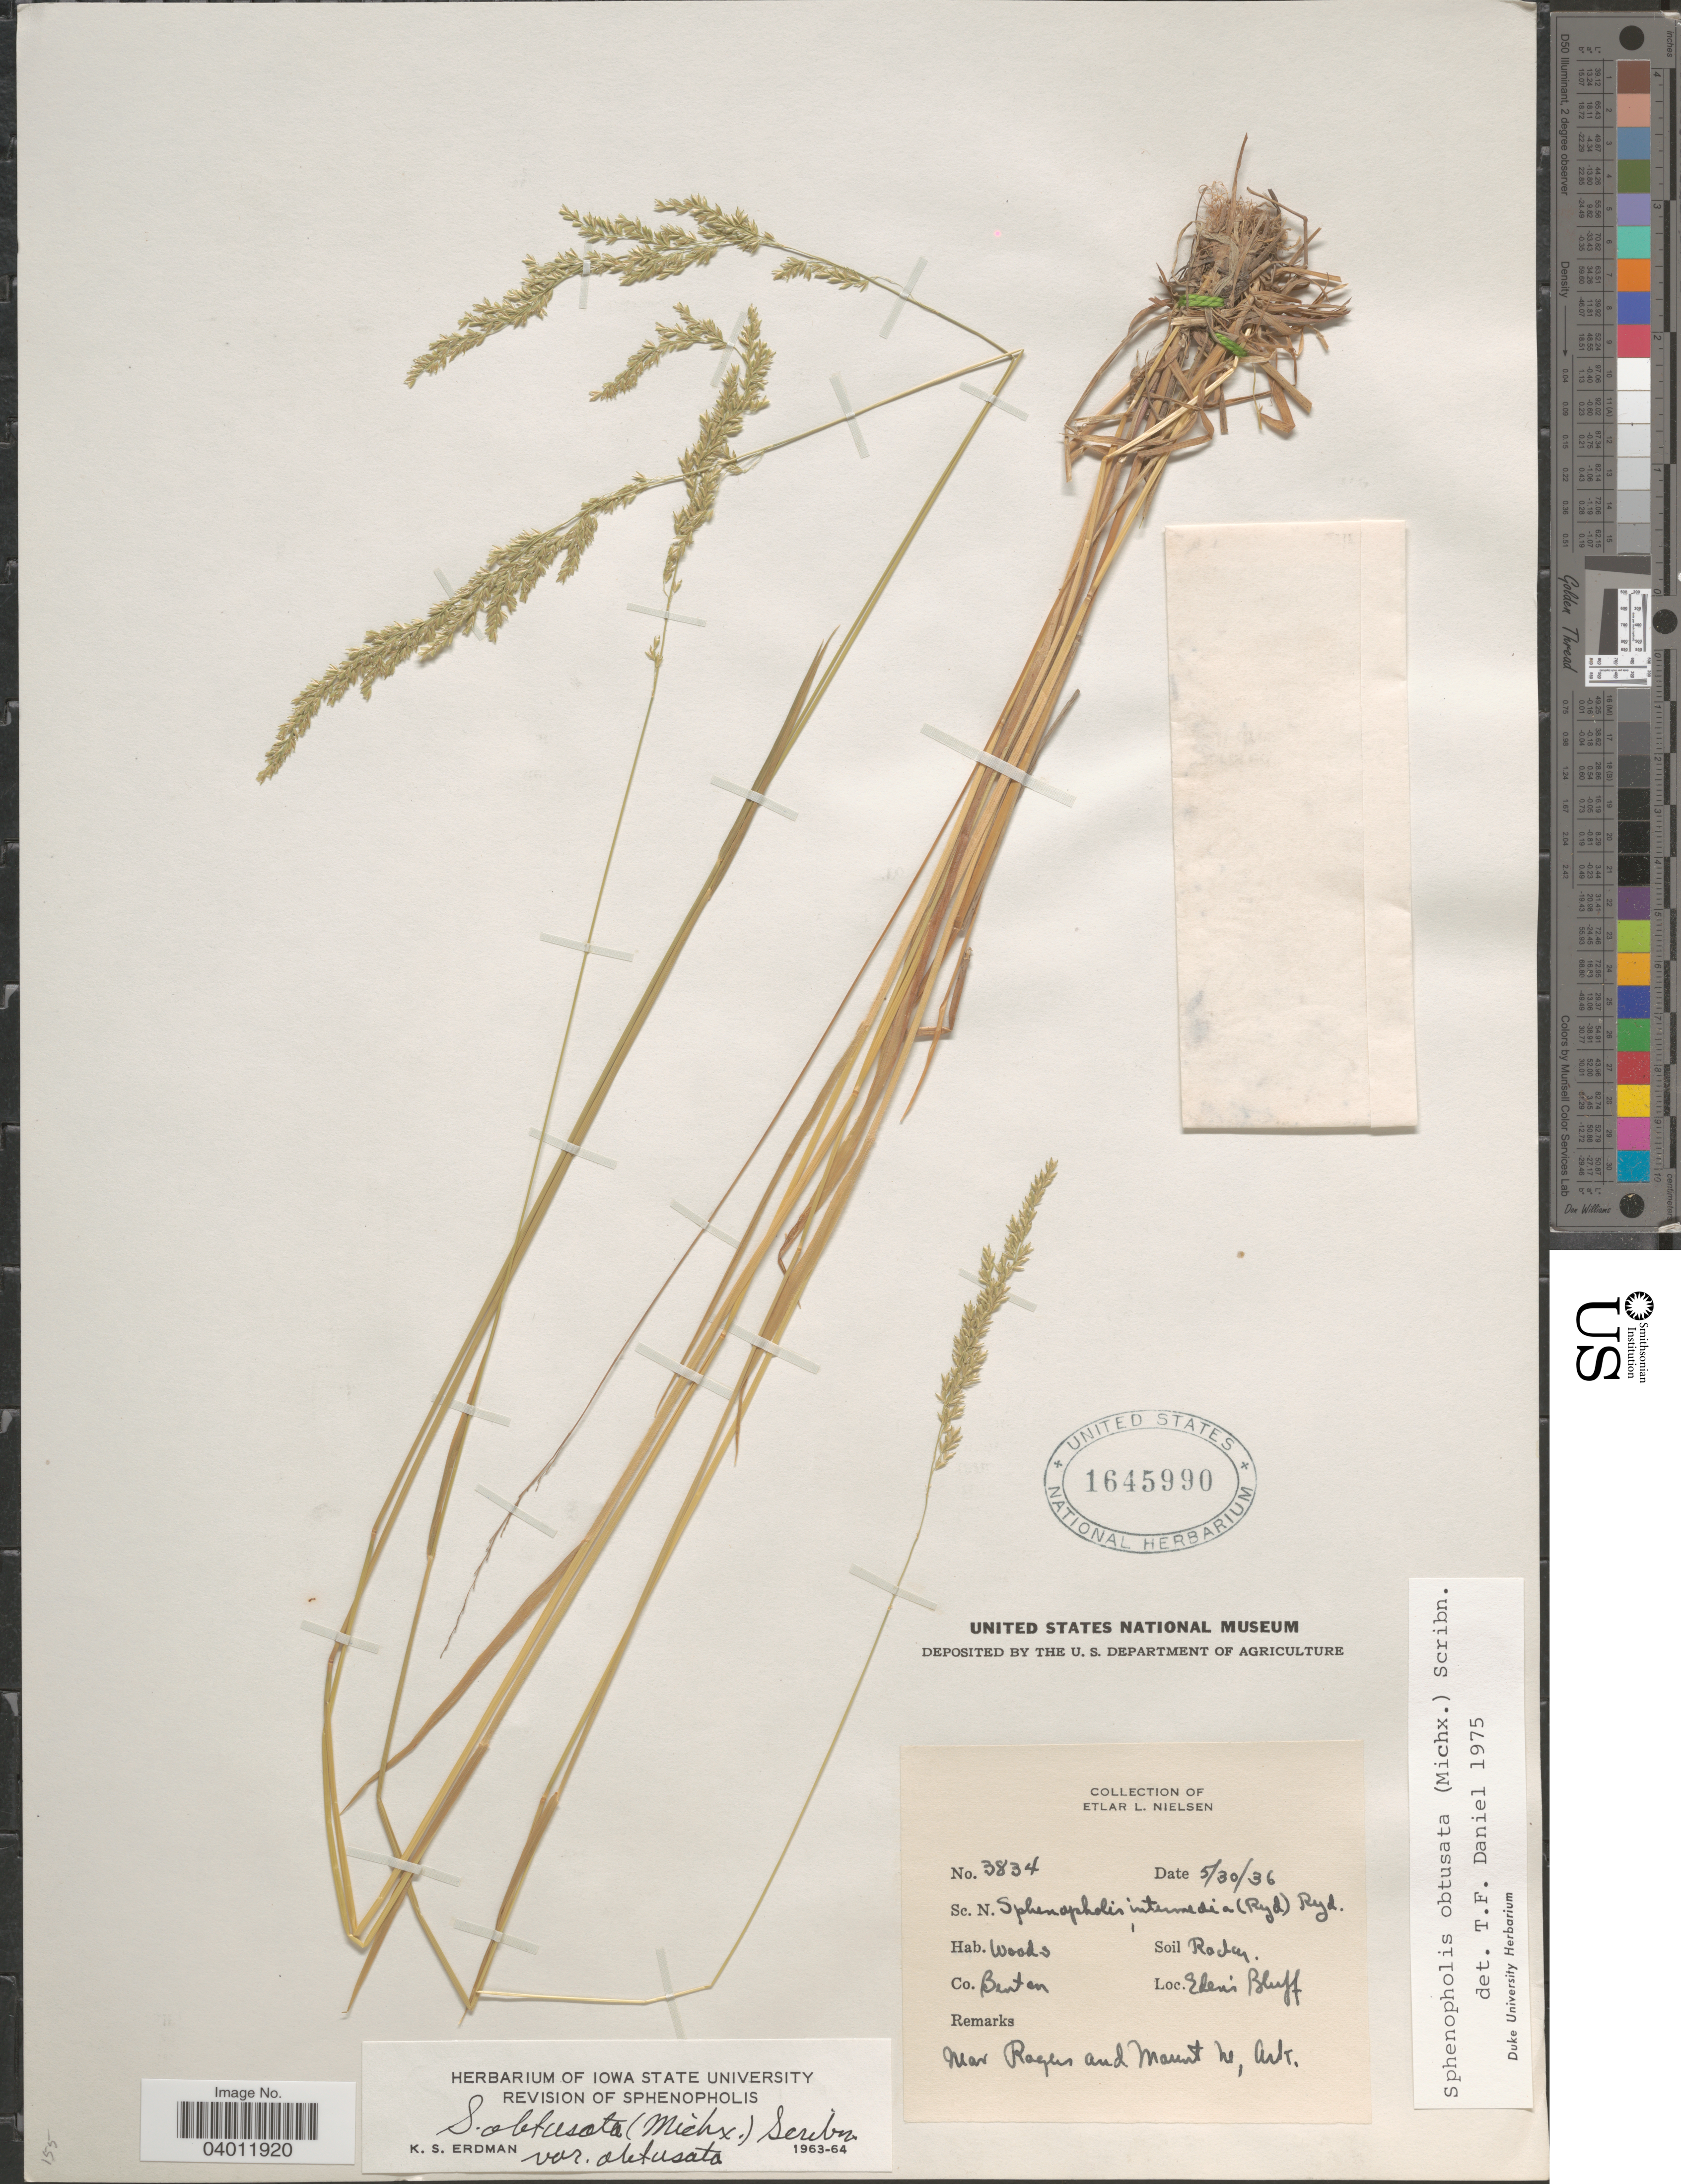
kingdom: Plantae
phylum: Tracheophyta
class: Liliopsida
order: Poales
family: Poaceae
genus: Sphenopholis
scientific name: Sphenopholis obtusata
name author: (Michx.) Scribn.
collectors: E. L. Nielsen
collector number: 3834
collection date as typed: Transcribed d/m/y: 30/5/36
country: United States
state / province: Arkansas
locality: Co. Benton. Eden's Bluff. Near Rogers and Mount M.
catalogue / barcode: US 1645990